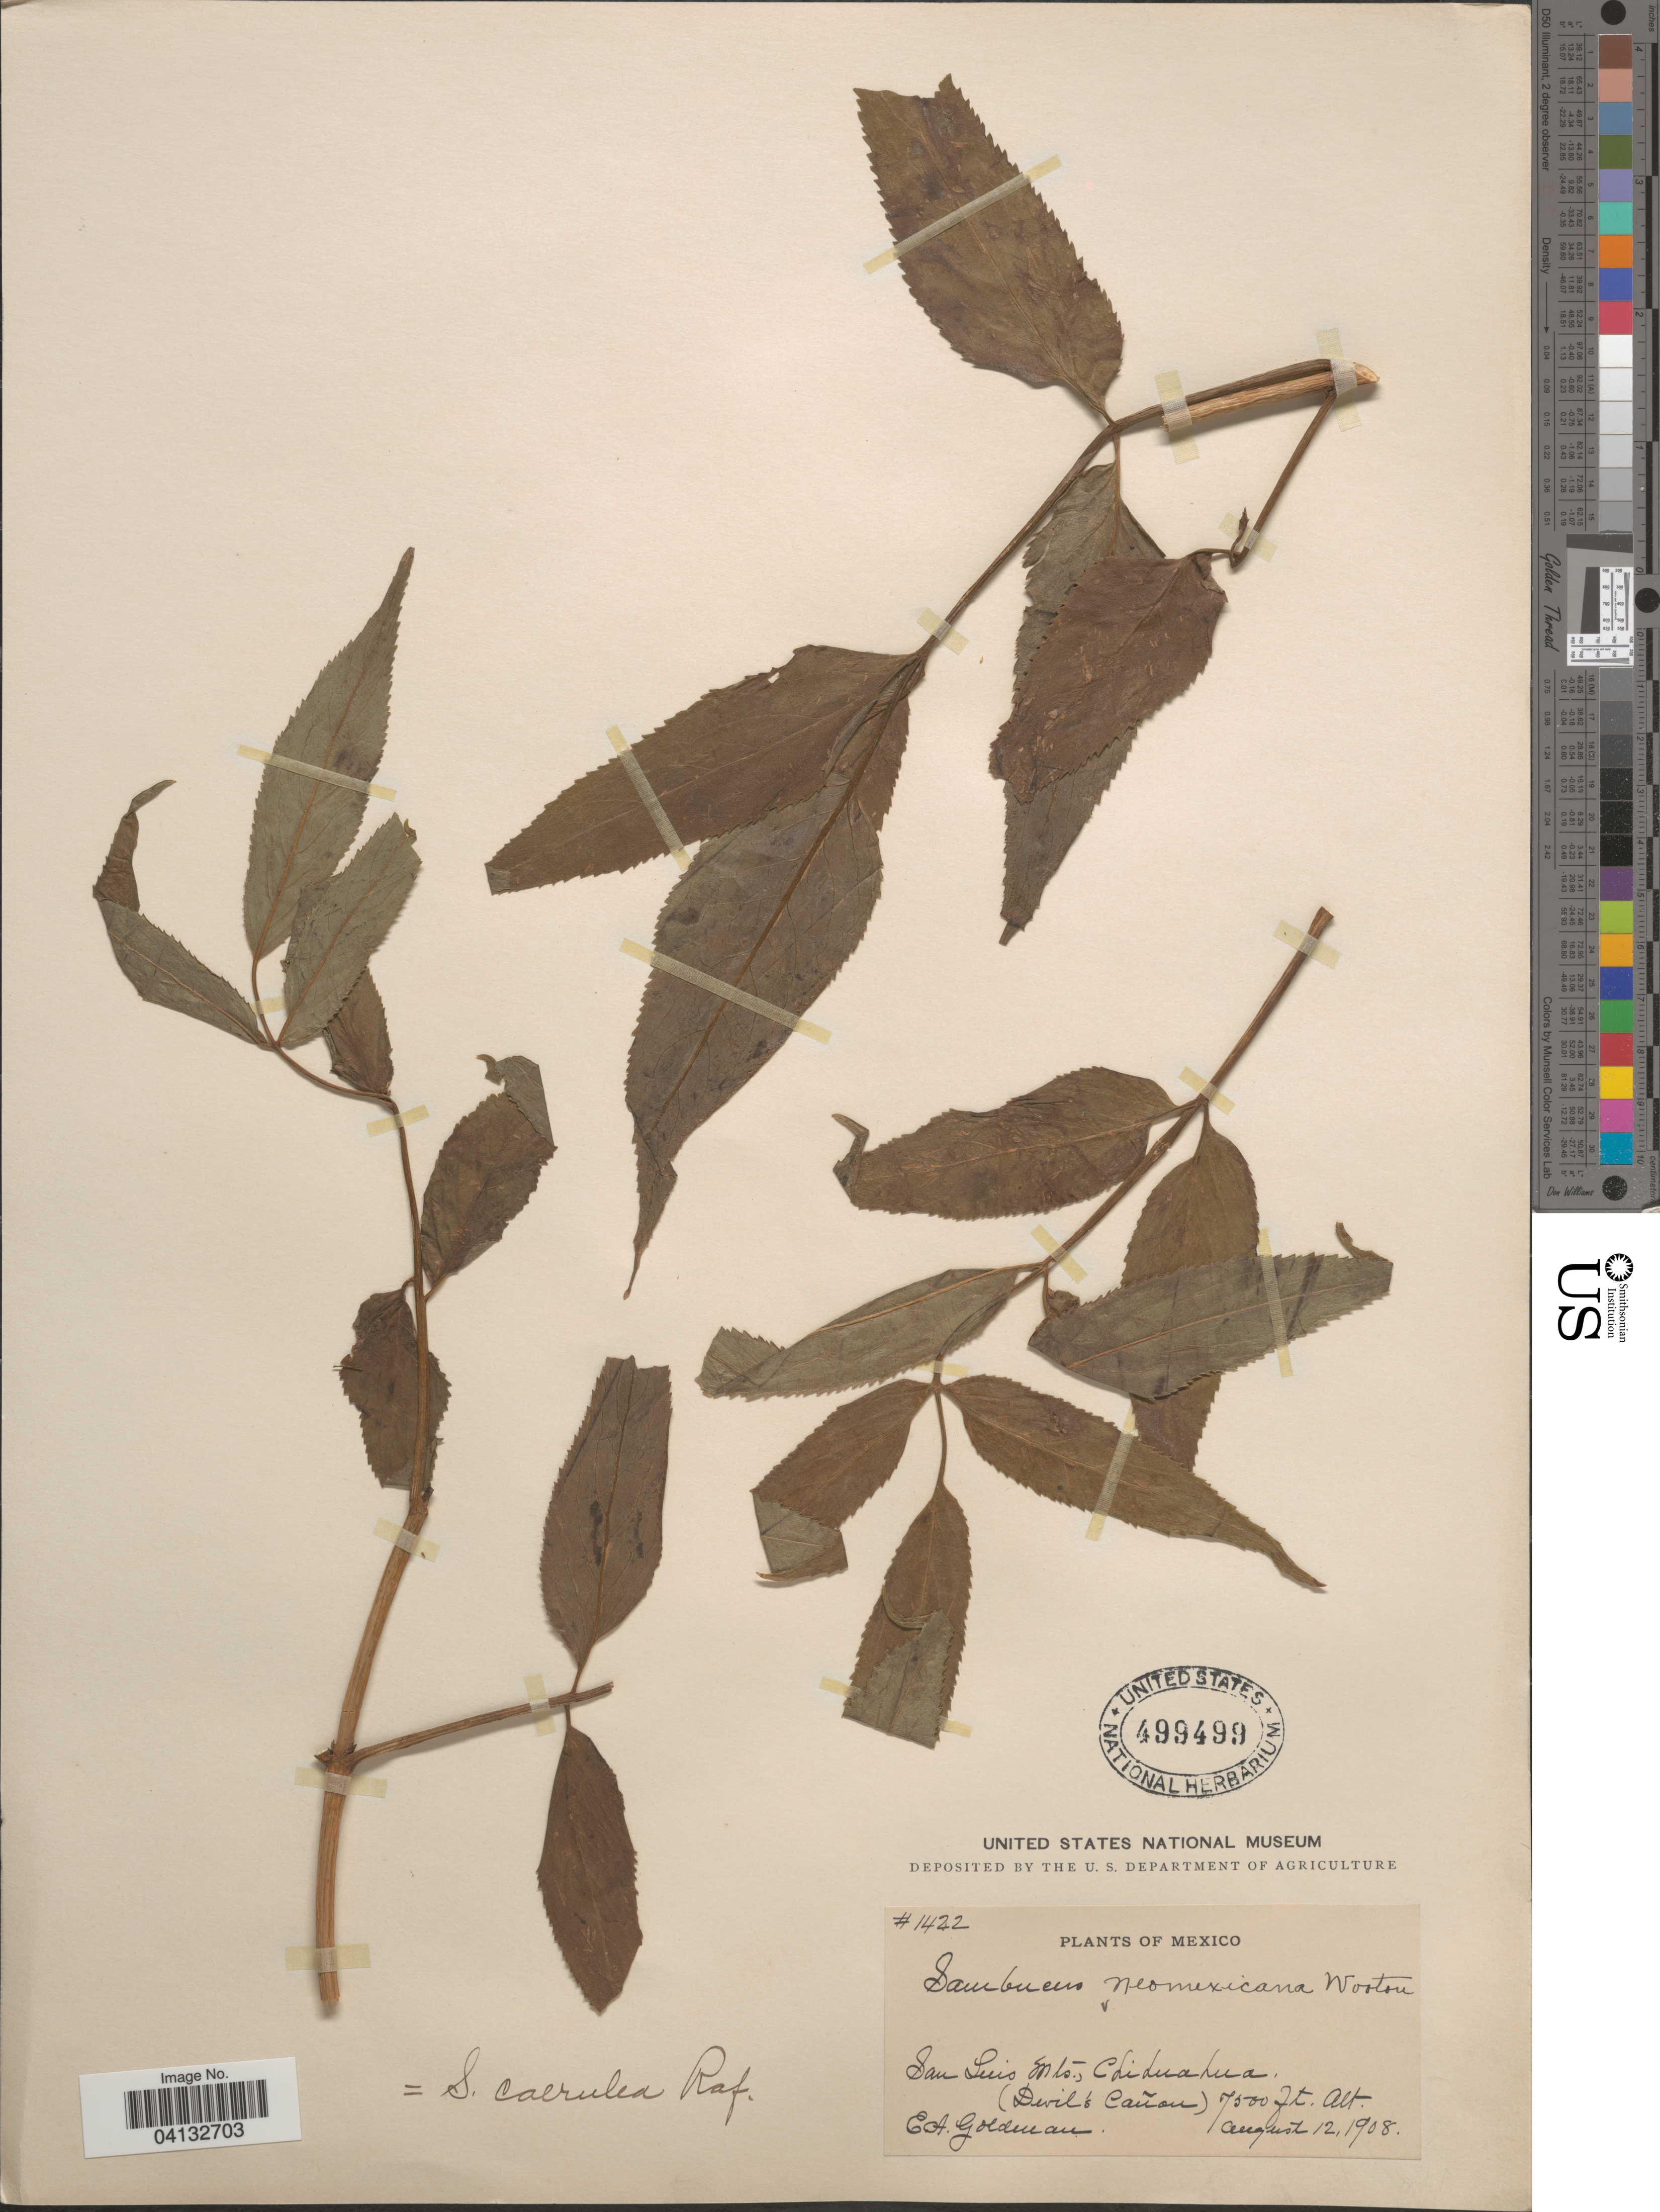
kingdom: Plantae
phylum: Tracheophyta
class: Magnoliopsida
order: Dipsacales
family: Viburnaceae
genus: Sambucus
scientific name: Sambucus neo-mexicana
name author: Wooton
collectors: E. A. Goldman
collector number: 1422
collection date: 1908-08-12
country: Mexico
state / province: Chihuahua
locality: San Luis Mts., (Devil's Cañon).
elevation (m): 229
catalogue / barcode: US 499499